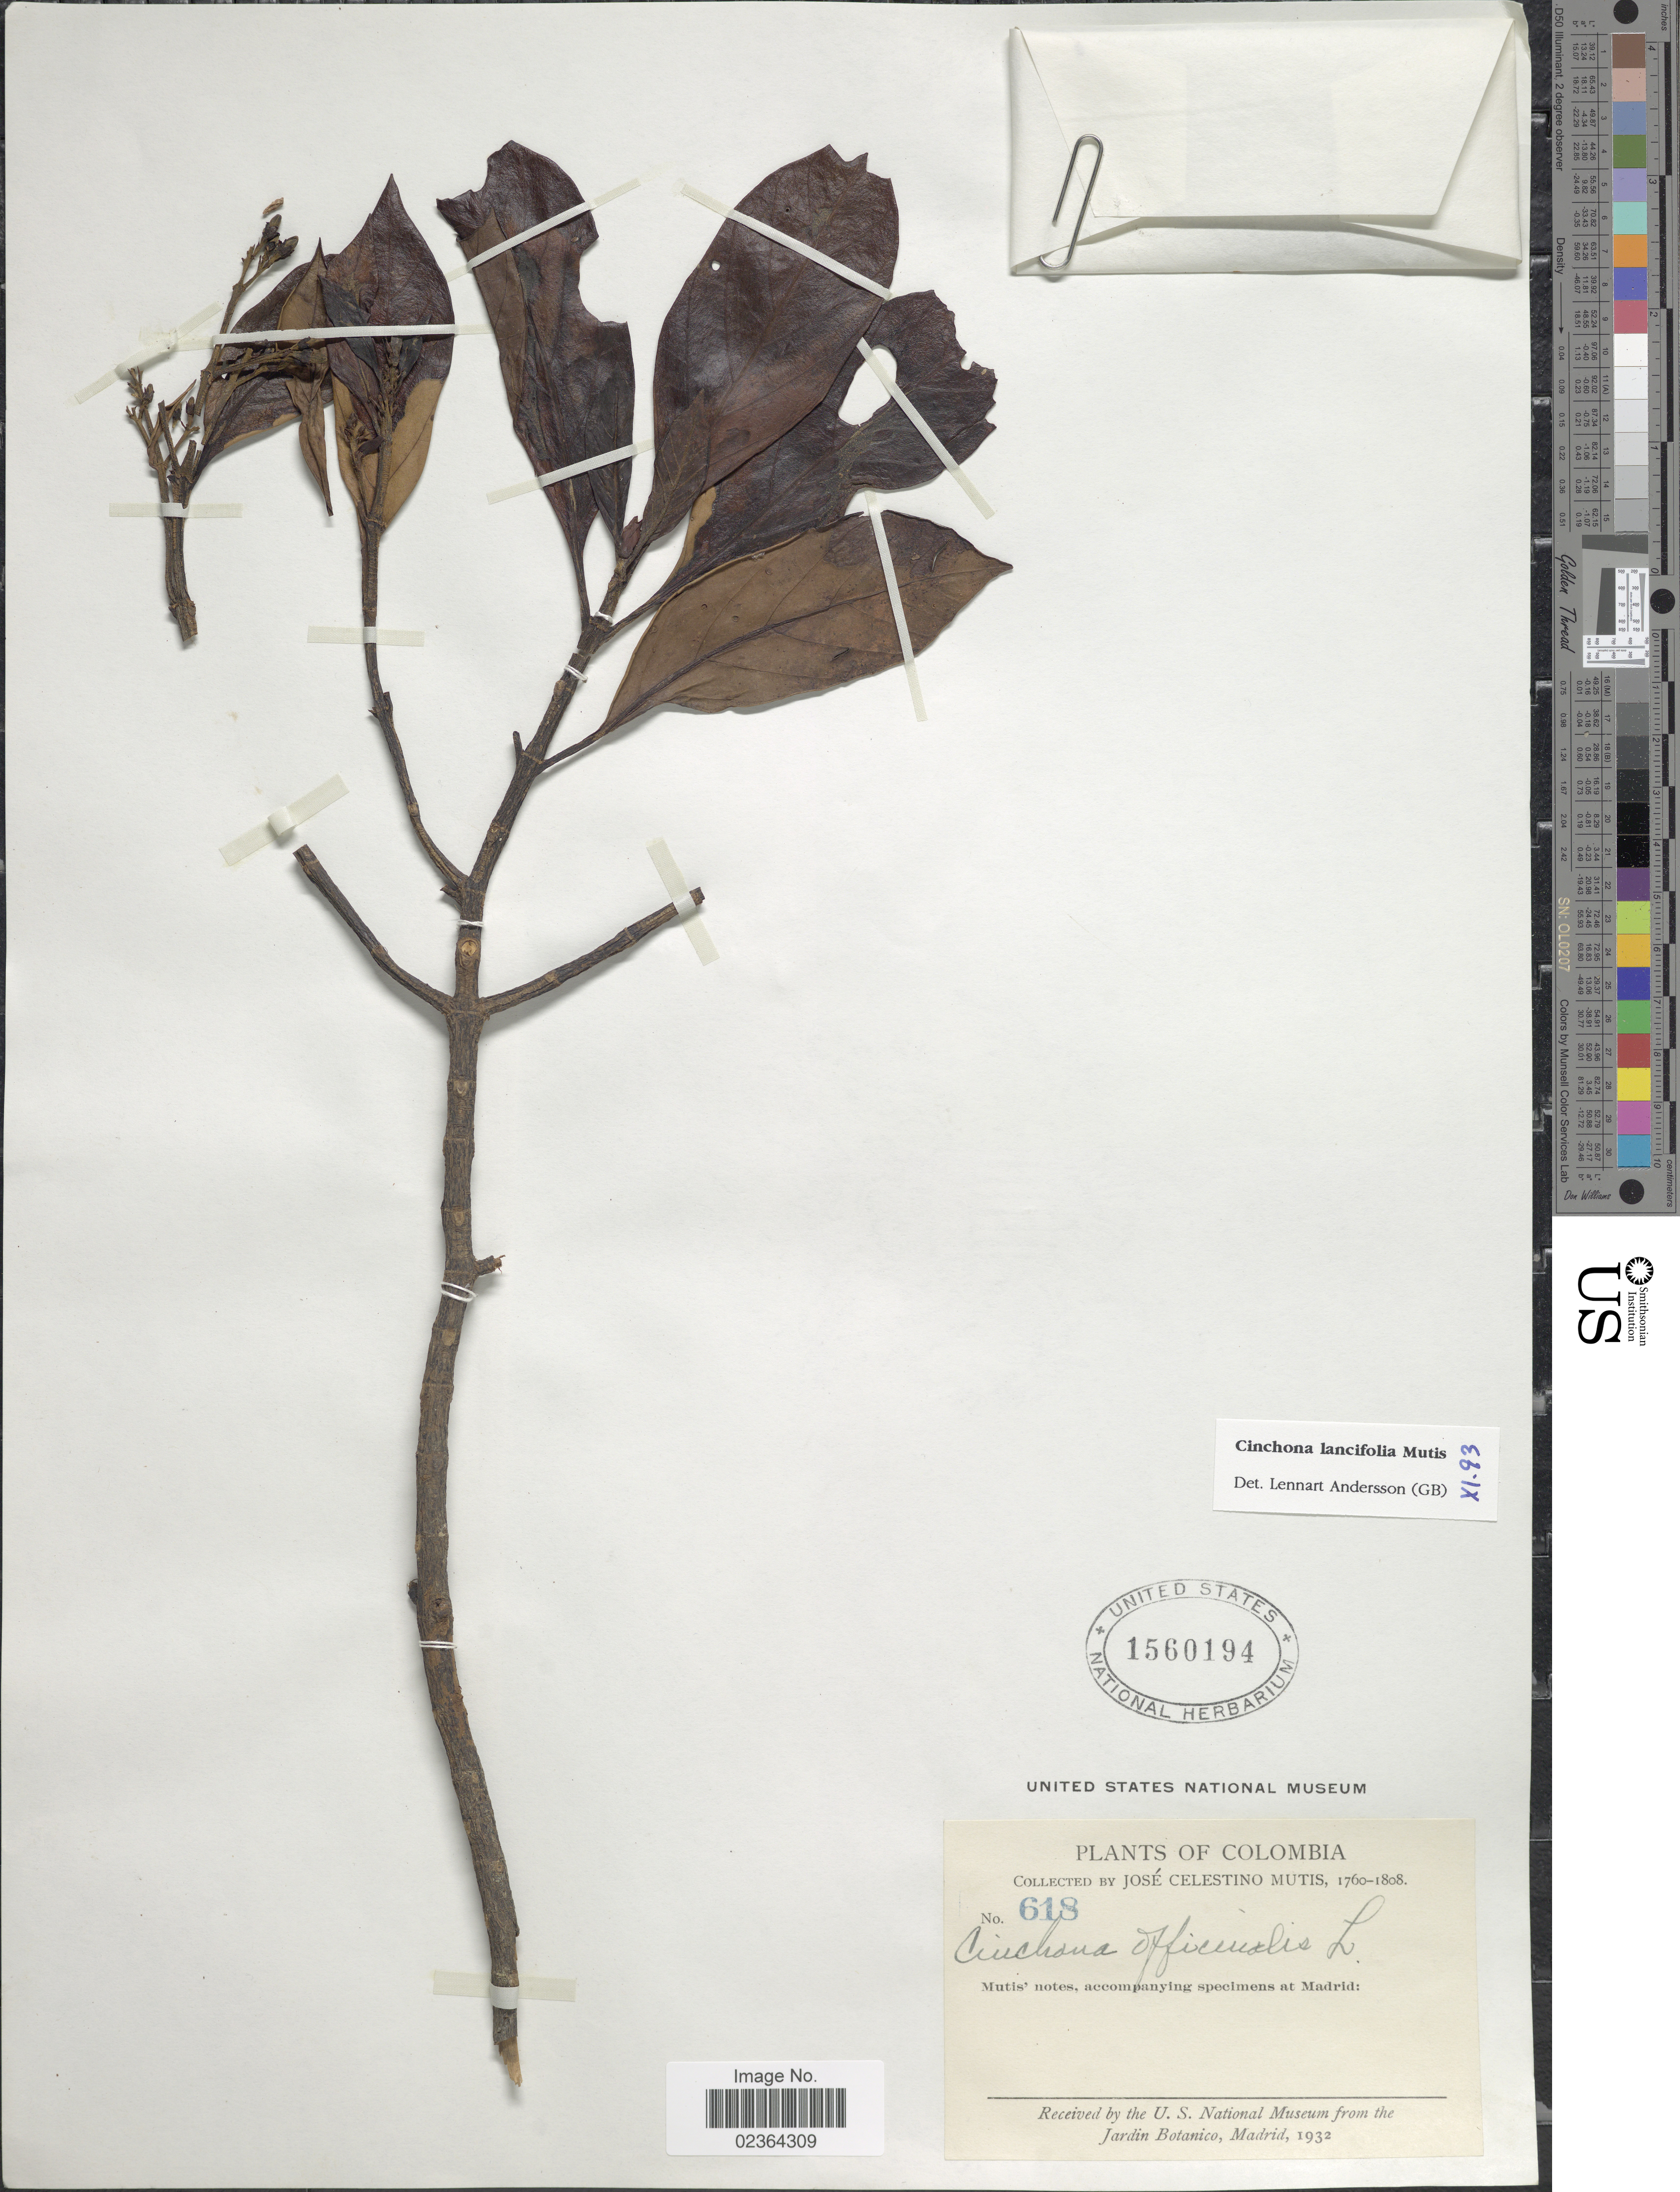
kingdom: Plantae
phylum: Tracheophyta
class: Magnoliopsida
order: Gentianales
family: Rubiaceae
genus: Cinchona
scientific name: Cinchona lancifolia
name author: Mutis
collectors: J. C. B. Mutis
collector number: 618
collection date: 1760/1808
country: Colombia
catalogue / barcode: US 1560194